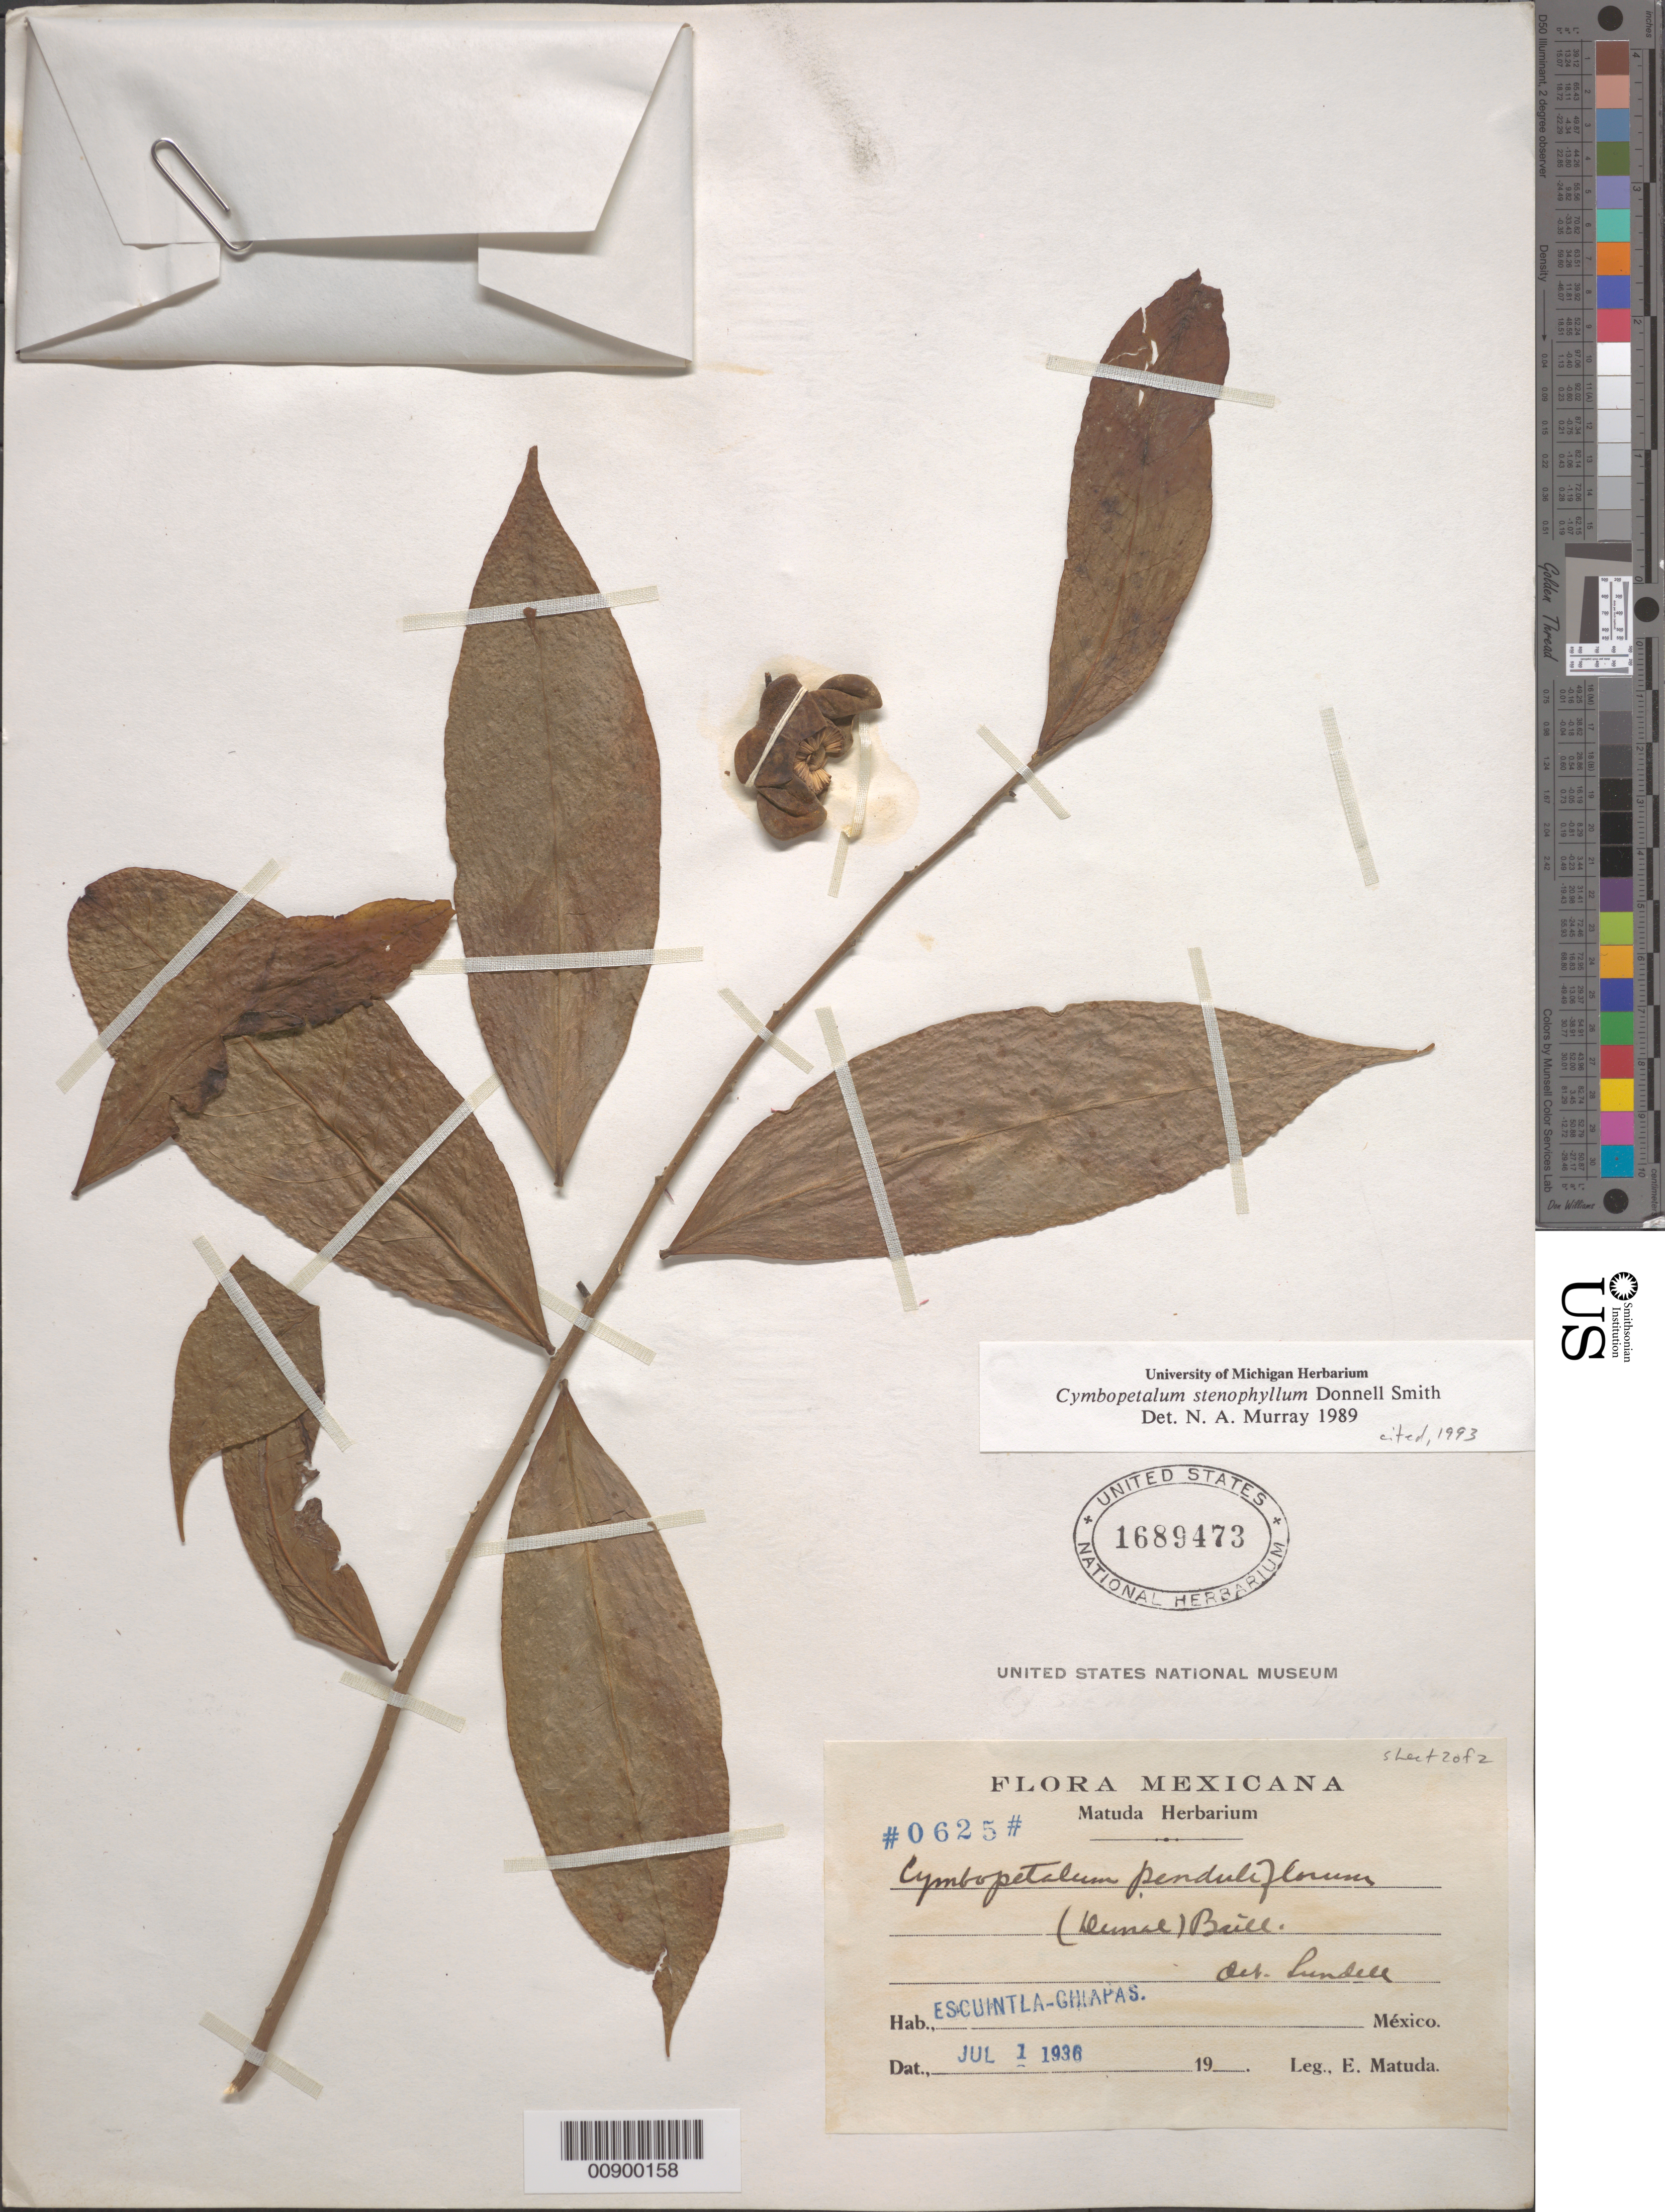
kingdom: Plantae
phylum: Tracheophyta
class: Magnoliopsida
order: Magnoliales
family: Annonaceae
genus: Cymbopetalum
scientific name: Cymbopetalum stenophyllum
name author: Donn. Sm.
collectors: E. Matuda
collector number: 0625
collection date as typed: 01 Jul 1936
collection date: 1936-07-01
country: Mexico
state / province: Chiapas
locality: Escuintla, Chiapas.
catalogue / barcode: US 1689473